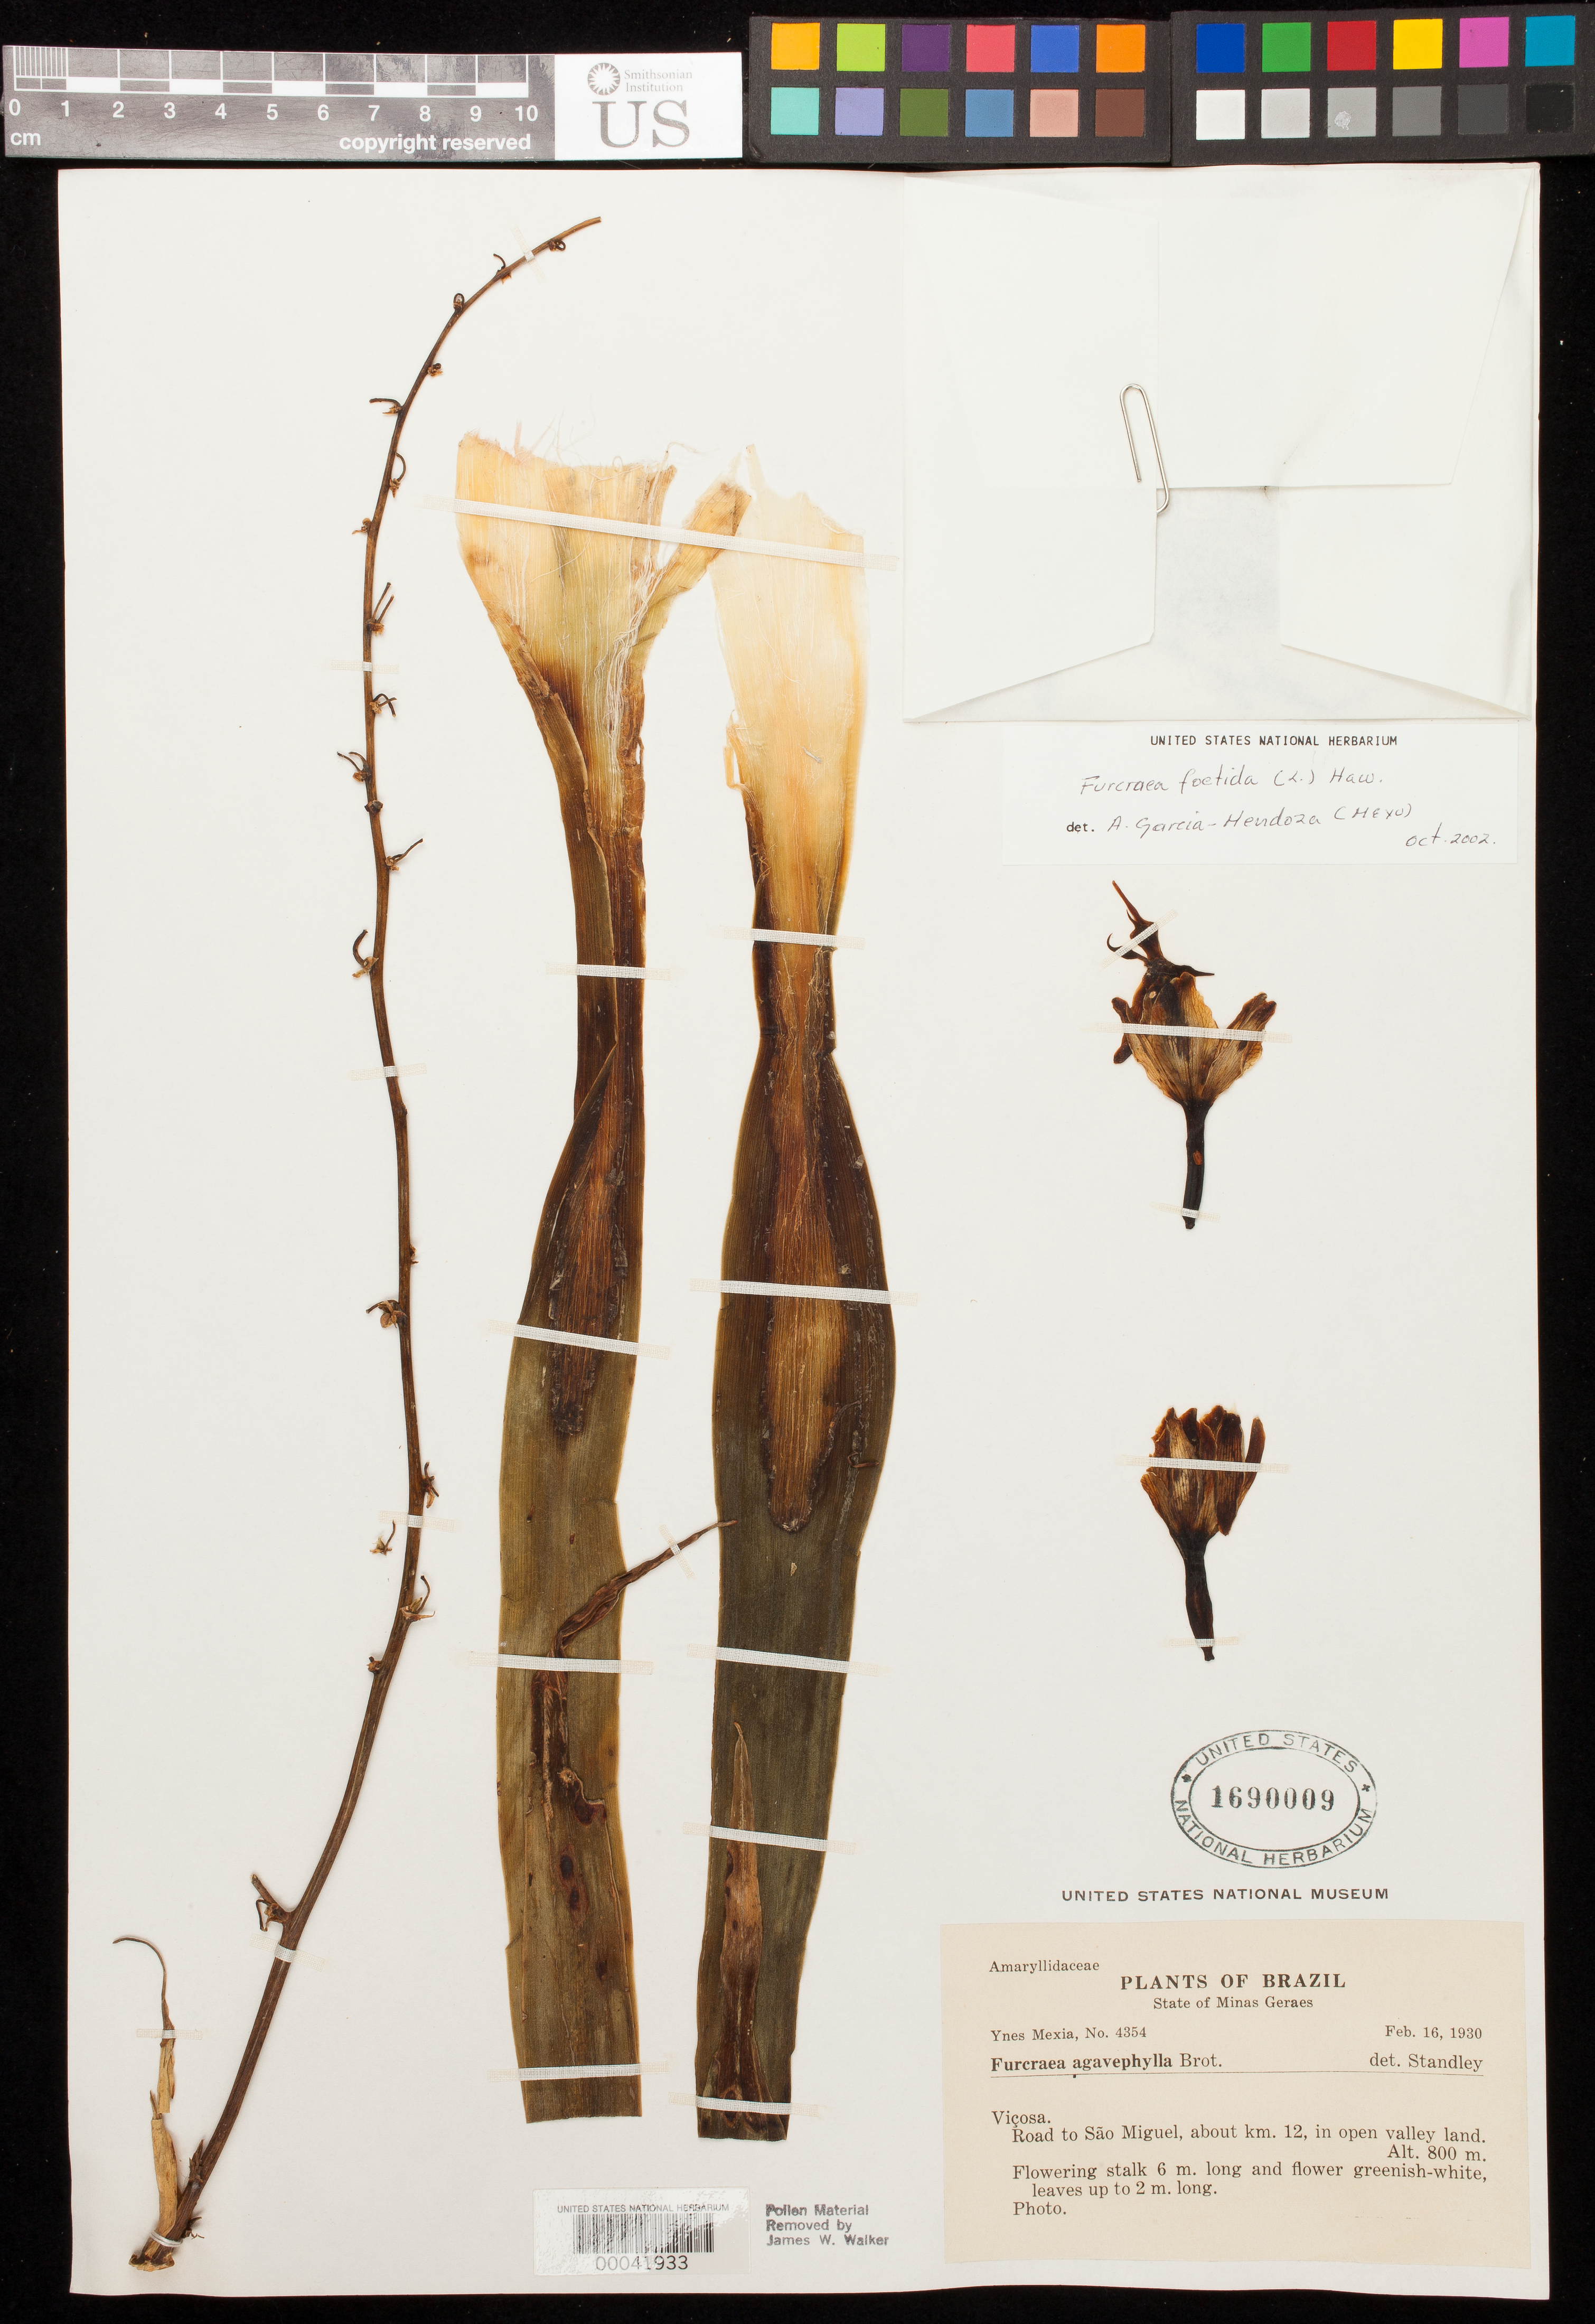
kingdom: Plantae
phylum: Tracheophyta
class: Liliopsida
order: Asparagales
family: Asparagaceae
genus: Furcraea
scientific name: Furcraea foetida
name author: (L.) Haw.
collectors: Y. Mexia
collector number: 4354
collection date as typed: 16 Feb 1930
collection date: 1930-02-16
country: Brazil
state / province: Minas Gerais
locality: Vicosa, road to san miguel, about km 12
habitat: Open valley land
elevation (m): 800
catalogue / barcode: US 1690009